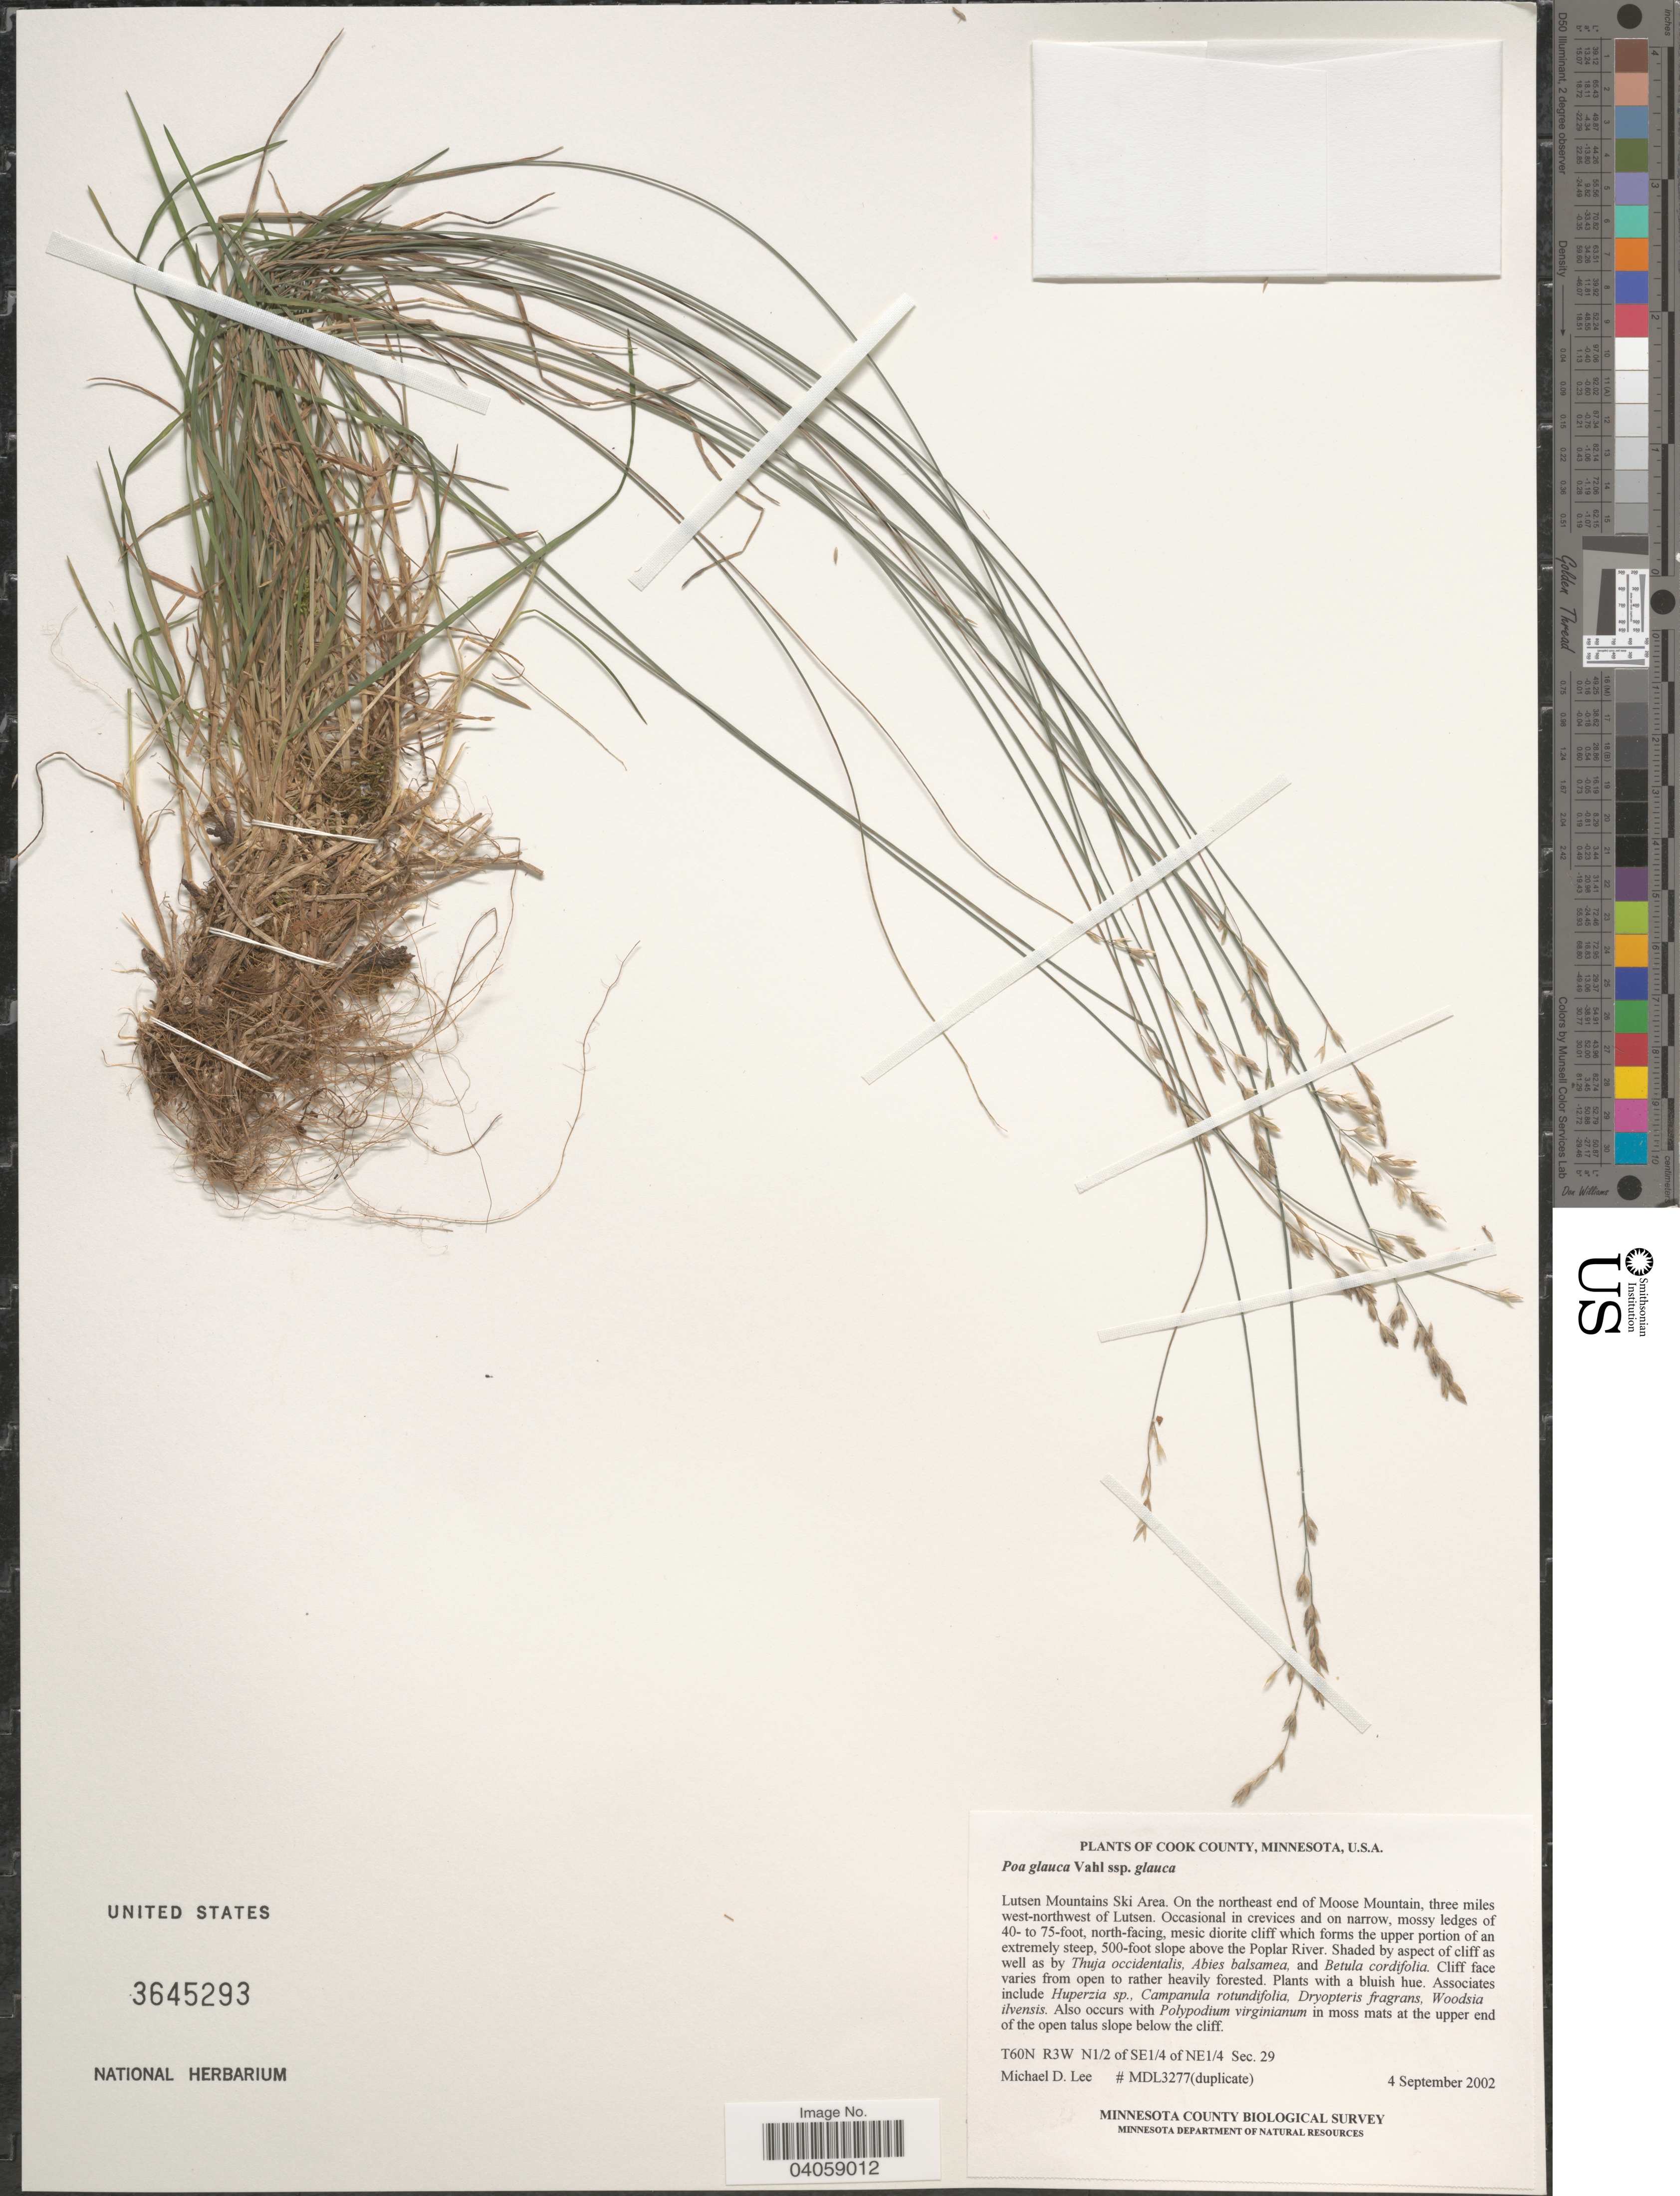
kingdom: Plantae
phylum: Tracheophyta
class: Liliopsida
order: Poales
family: Poaceae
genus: Poa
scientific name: Poa glauca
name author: Vahl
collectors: M. Lee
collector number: MDL3277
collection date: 2002-09-04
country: United States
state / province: Minnesota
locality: Cook County. Lutsen Mountains Ski Area. On the northeast end of Moose Mountain, three miles west-northwest of Lutsen. In crevices and on narrow, mossy ledges of 40- to 75-foot, north-facing, mesic diorite cliff which forms the upper portion of an extremely steep, 500-foot slope above the Poplar River. In moss mats at the upper end of the talus slope below the cliff. T60N R3W N½ of SE¼ of NE¼ Sec. 29.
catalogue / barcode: US 3645293